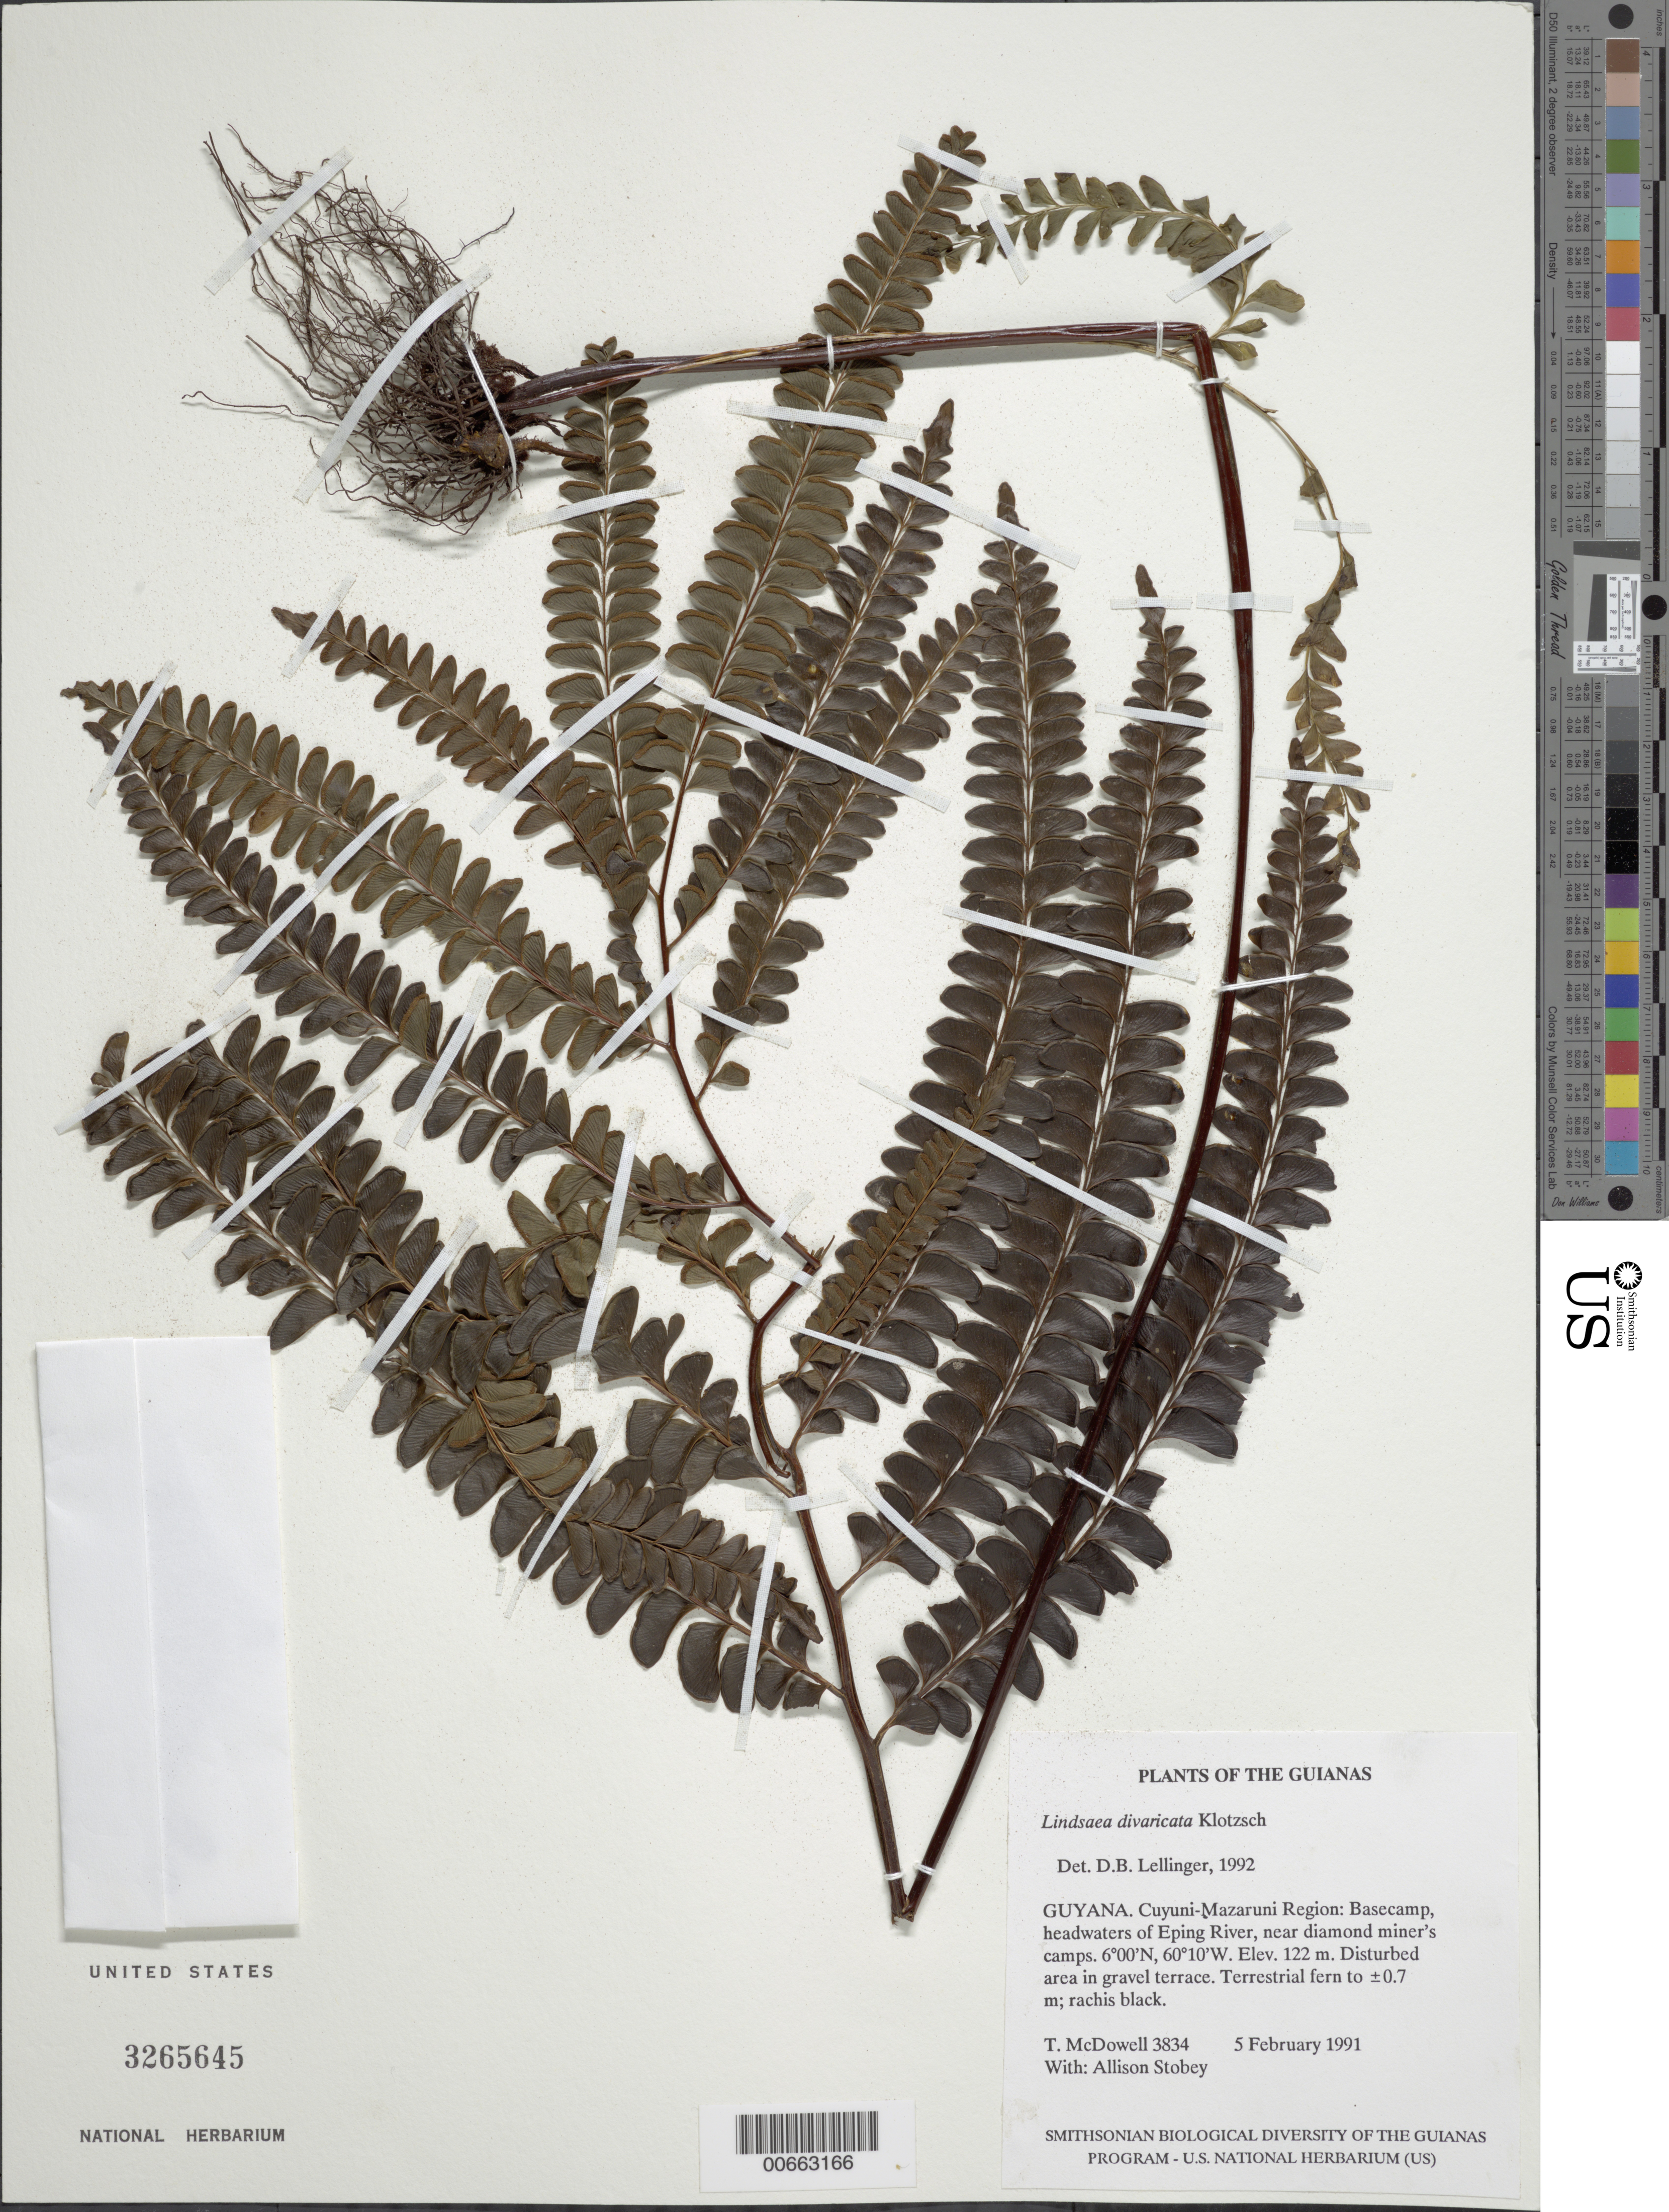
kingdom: Plantae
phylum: Tracheophyta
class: Polypodiopsida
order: Polypodiales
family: Lindsaeaceae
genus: Lindsaea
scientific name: Lindsaea divaricata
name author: Klotzsch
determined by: Lellinger, David B., (BOT), Smithsonian Institution - National Museum of Natural History (UNITED STATES)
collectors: T. McDowell & A. Stobey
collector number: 3834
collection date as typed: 5 February 1991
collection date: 1991-02-05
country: Guyana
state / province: Cuyuni-Mazaruni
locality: Basecamp, headwaters of Eping River, near diamond miner's camps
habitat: Disturbed area in gravel terrace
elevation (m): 122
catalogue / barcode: US 3265645